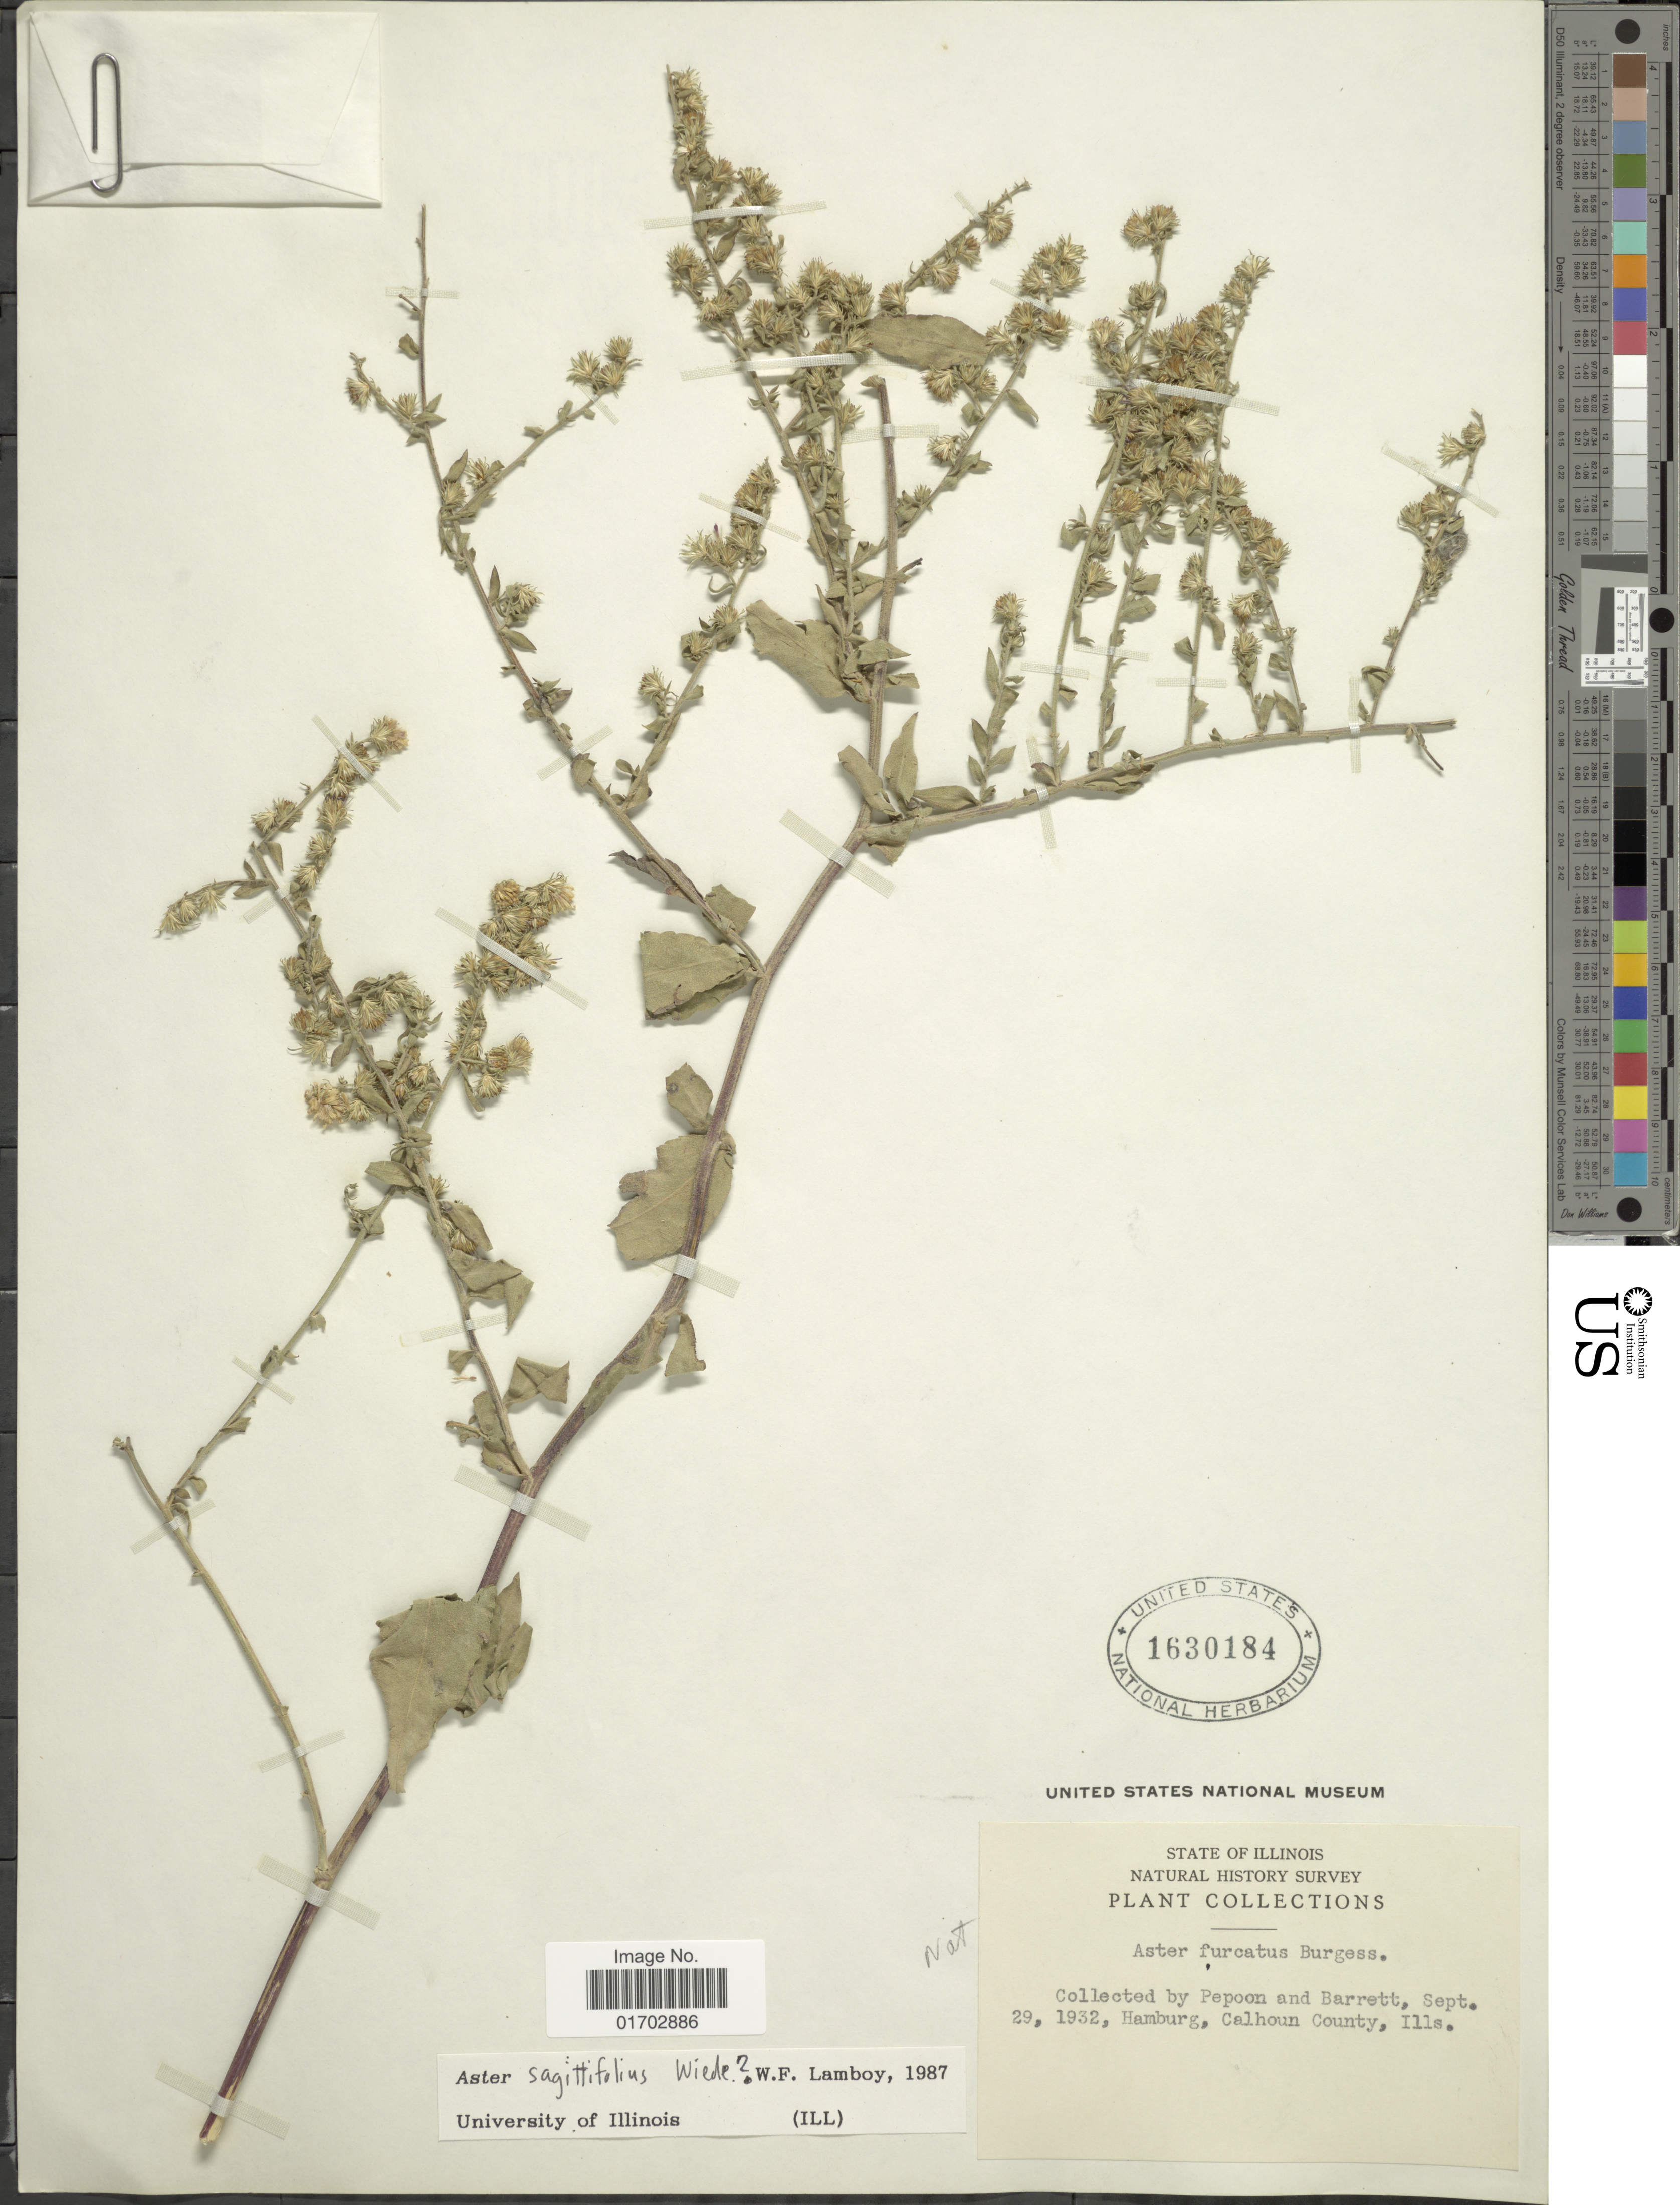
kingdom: Plantae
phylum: Tracheophyta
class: Magnoliopsida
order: Asterales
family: Asteraceae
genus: Symphyotrichum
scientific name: Symphyotrichum sagittifolium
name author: (Wedem. ex Willd.) G.L. Nesom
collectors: H. Pepoon & -. Barrett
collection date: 1932-09-29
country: United States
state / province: Illinois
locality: Hamburg, Calhoun County.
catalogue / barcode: US 1630184